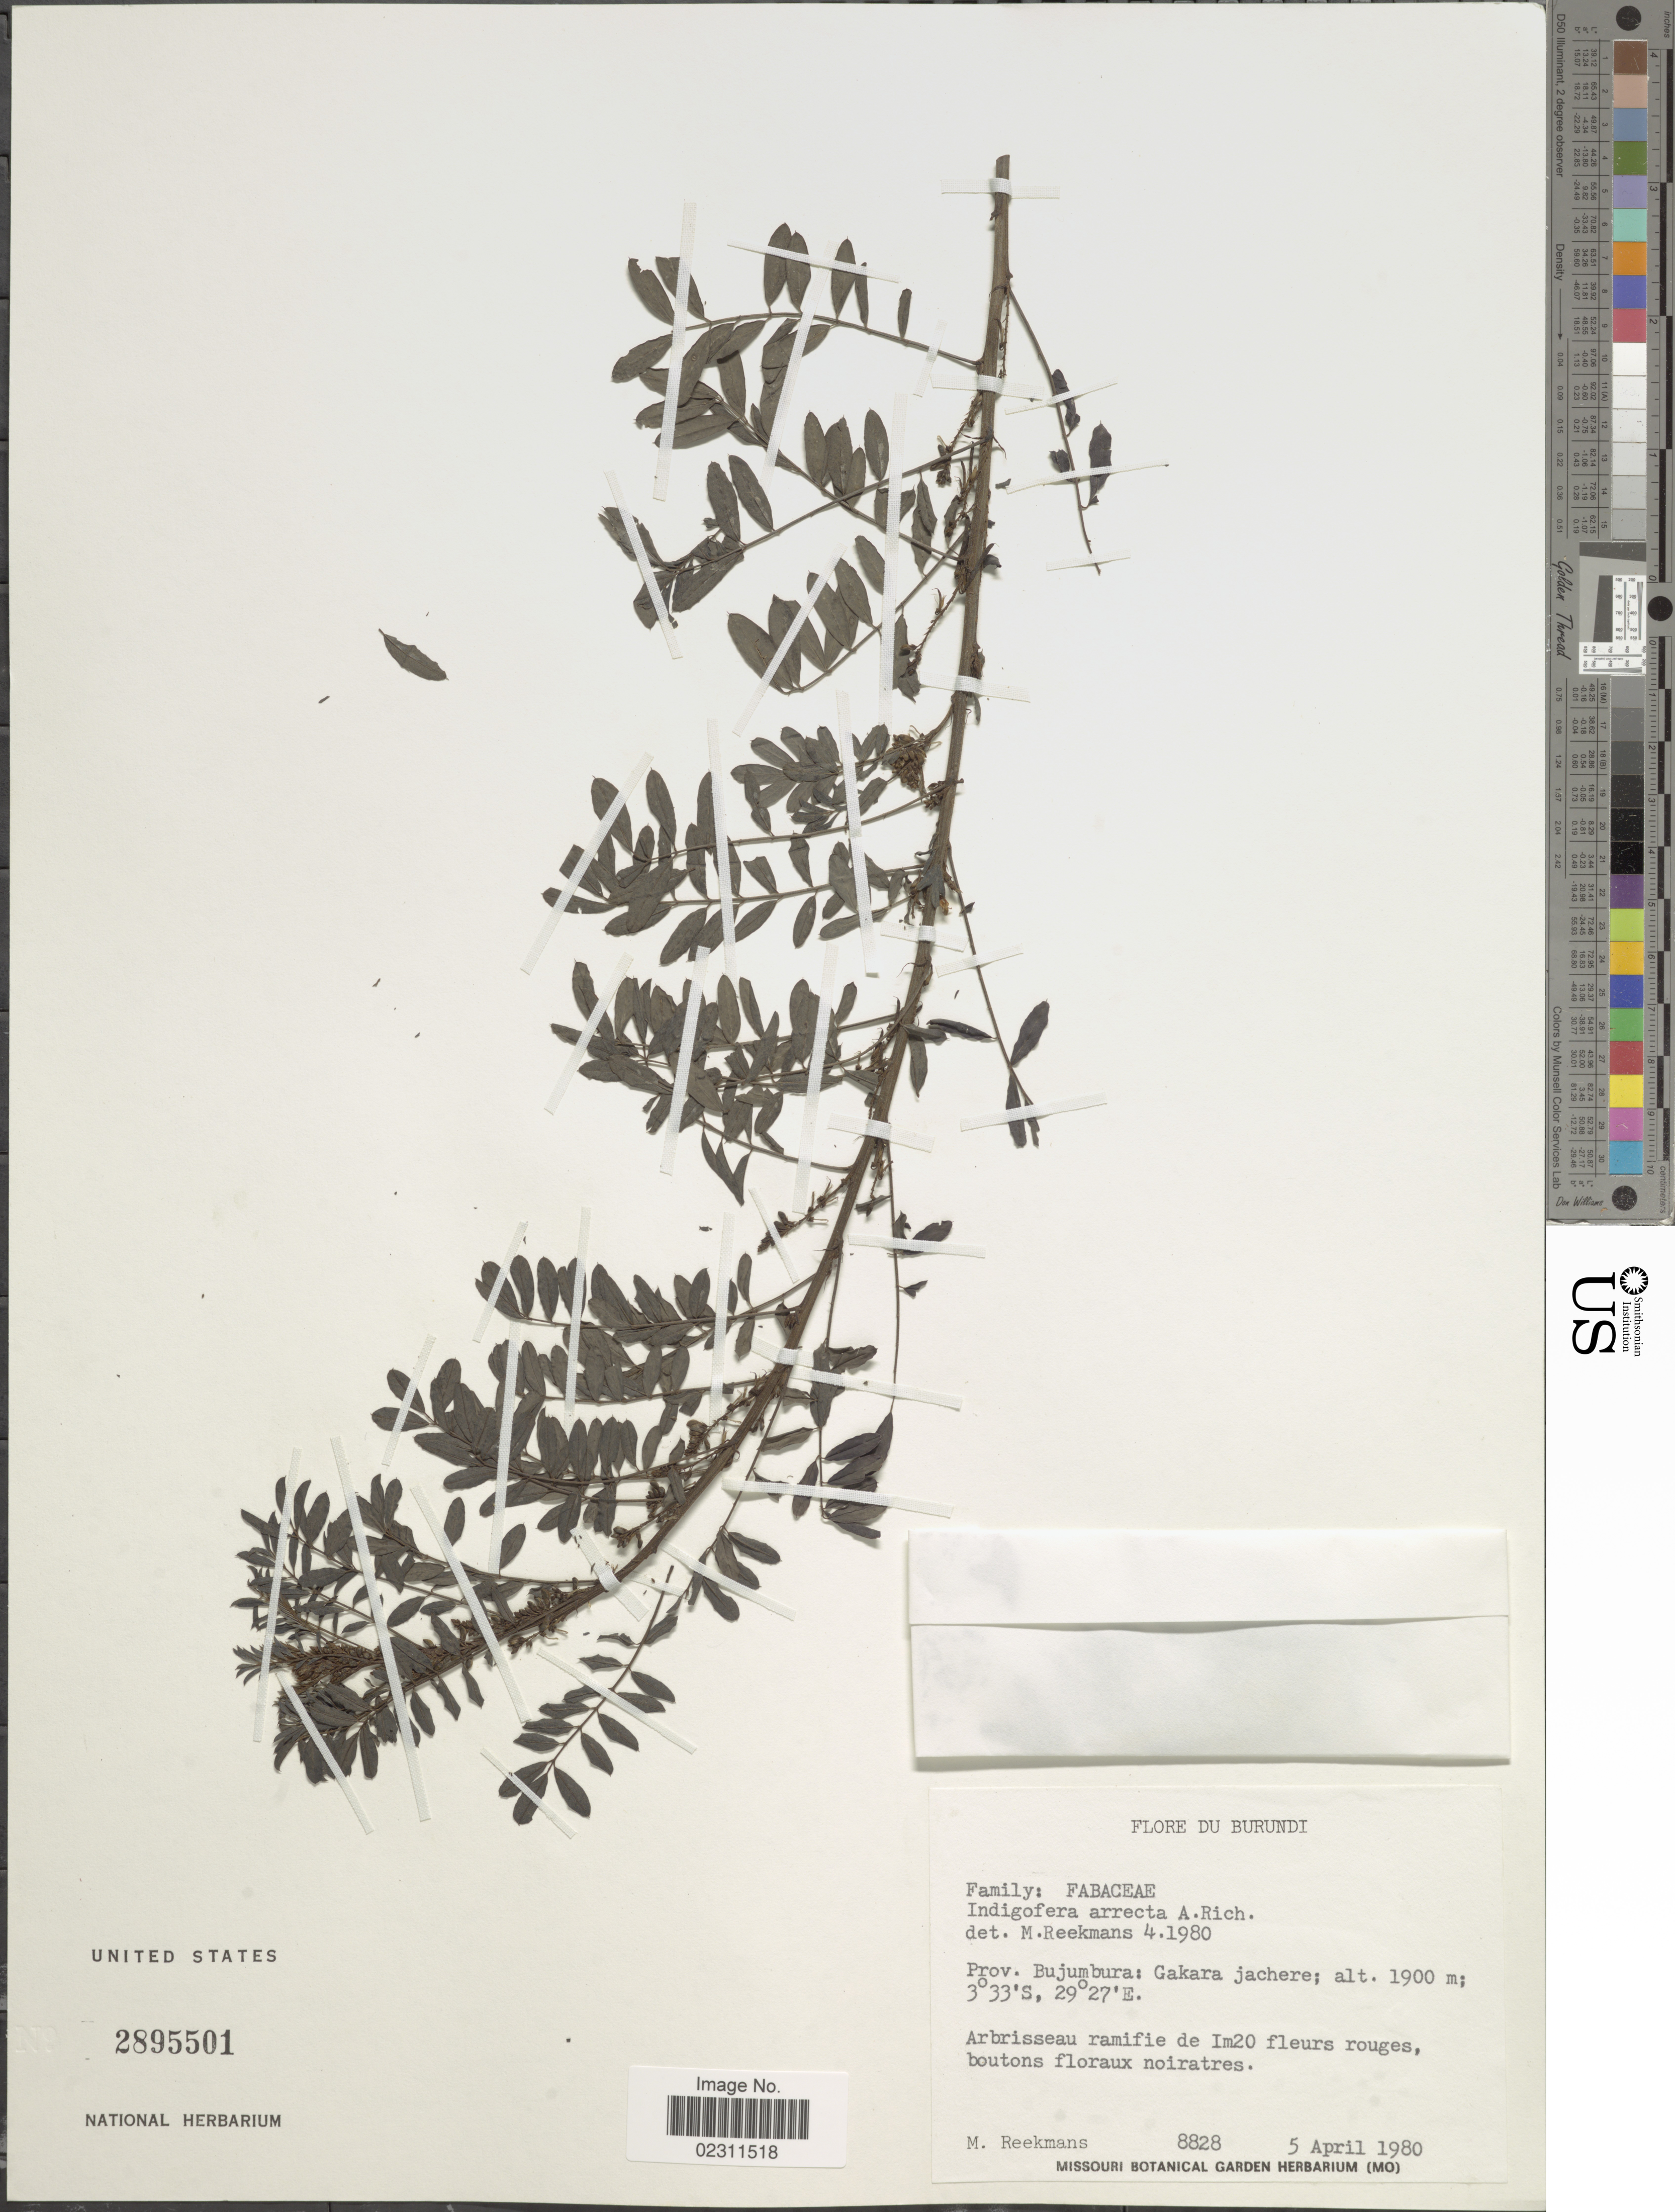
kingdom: Plantae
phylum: Tracheophyta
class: Magnoliopsida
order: Fabales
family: Fabaceae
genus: Indigofera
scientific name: Indigofera arrecta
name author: Hochst. ex A. Rich.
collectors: M. Reekmans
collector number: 8828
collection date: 1980-04-05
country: Burundi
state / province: Bujumura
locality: Gakara jachere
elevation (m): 1900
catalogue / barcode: US 2895501